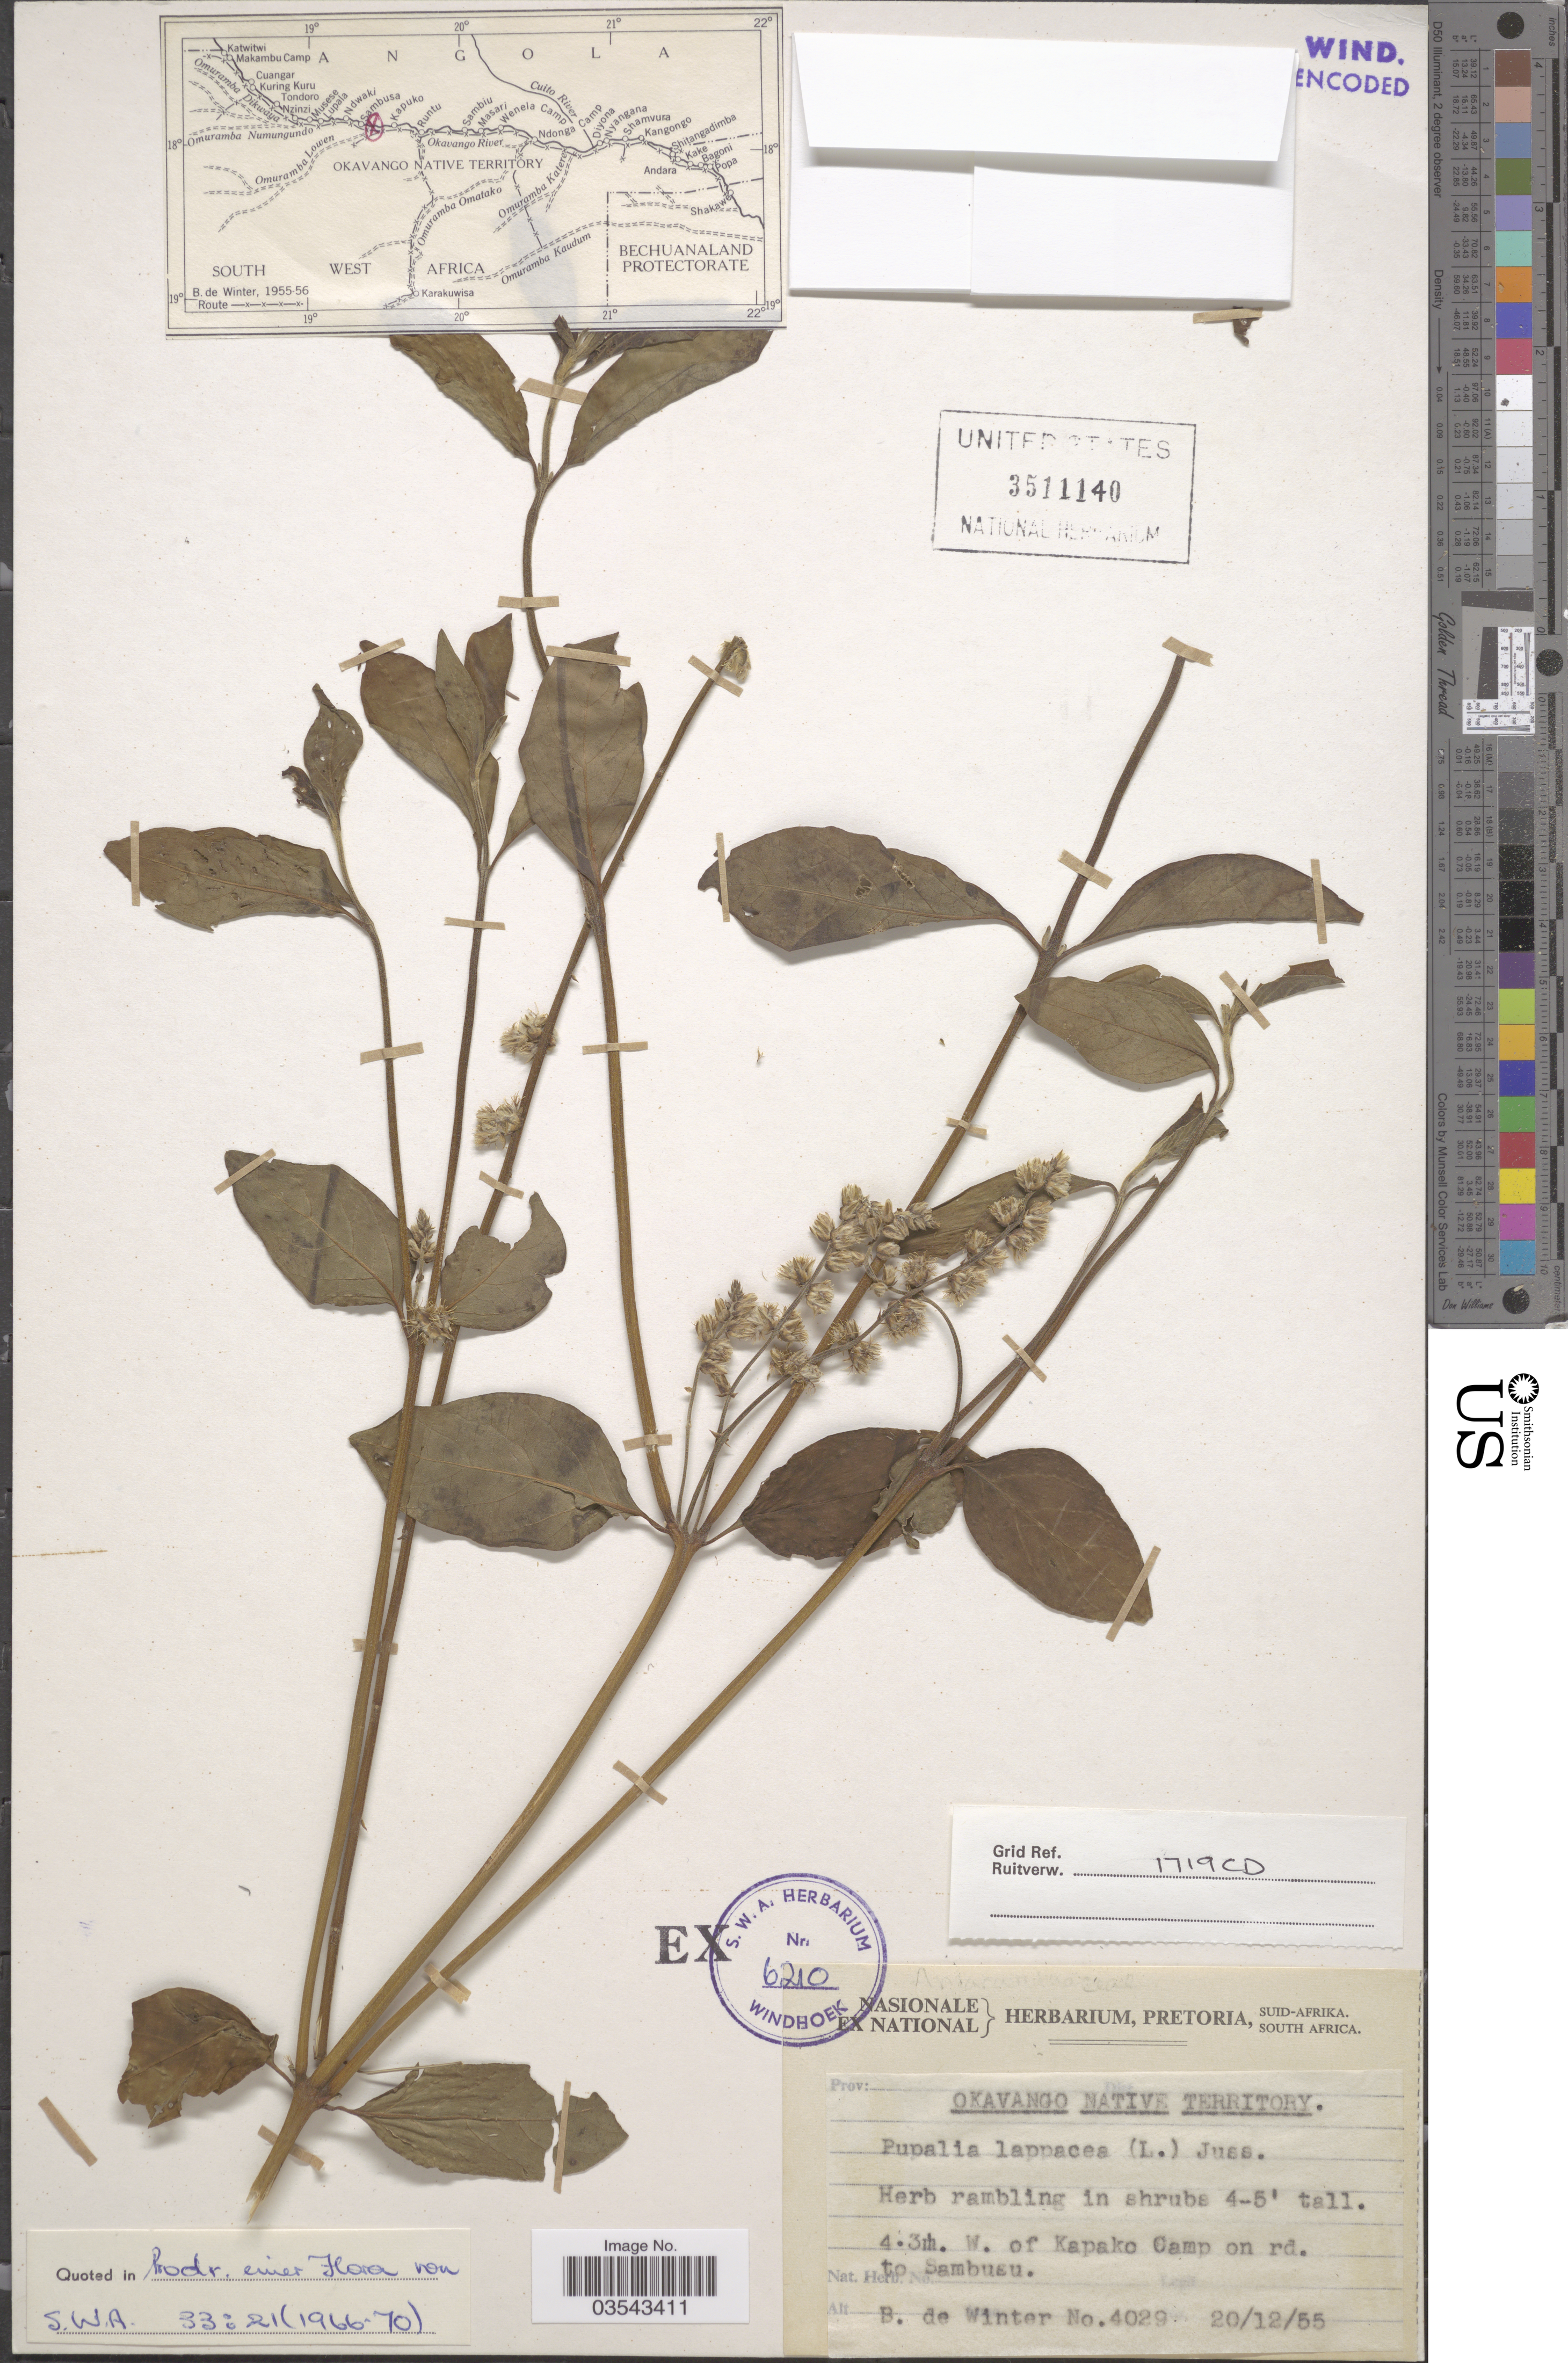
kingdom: Plantae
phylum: Tracheophyta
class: Magnoliopsida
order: Caryophyllales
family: Amaranthaceae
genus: Pupalia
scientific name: Pupalia lappacea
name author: (L.) A. Juss.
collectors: B. de Winter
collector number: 4029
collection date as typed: Transcribed d/m/y: 20/12/55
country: Namibia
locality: Okavango Native Territory. 4.3m. W. of Kapako Camp on rd. to Sambusu.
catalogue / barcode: US 3511140